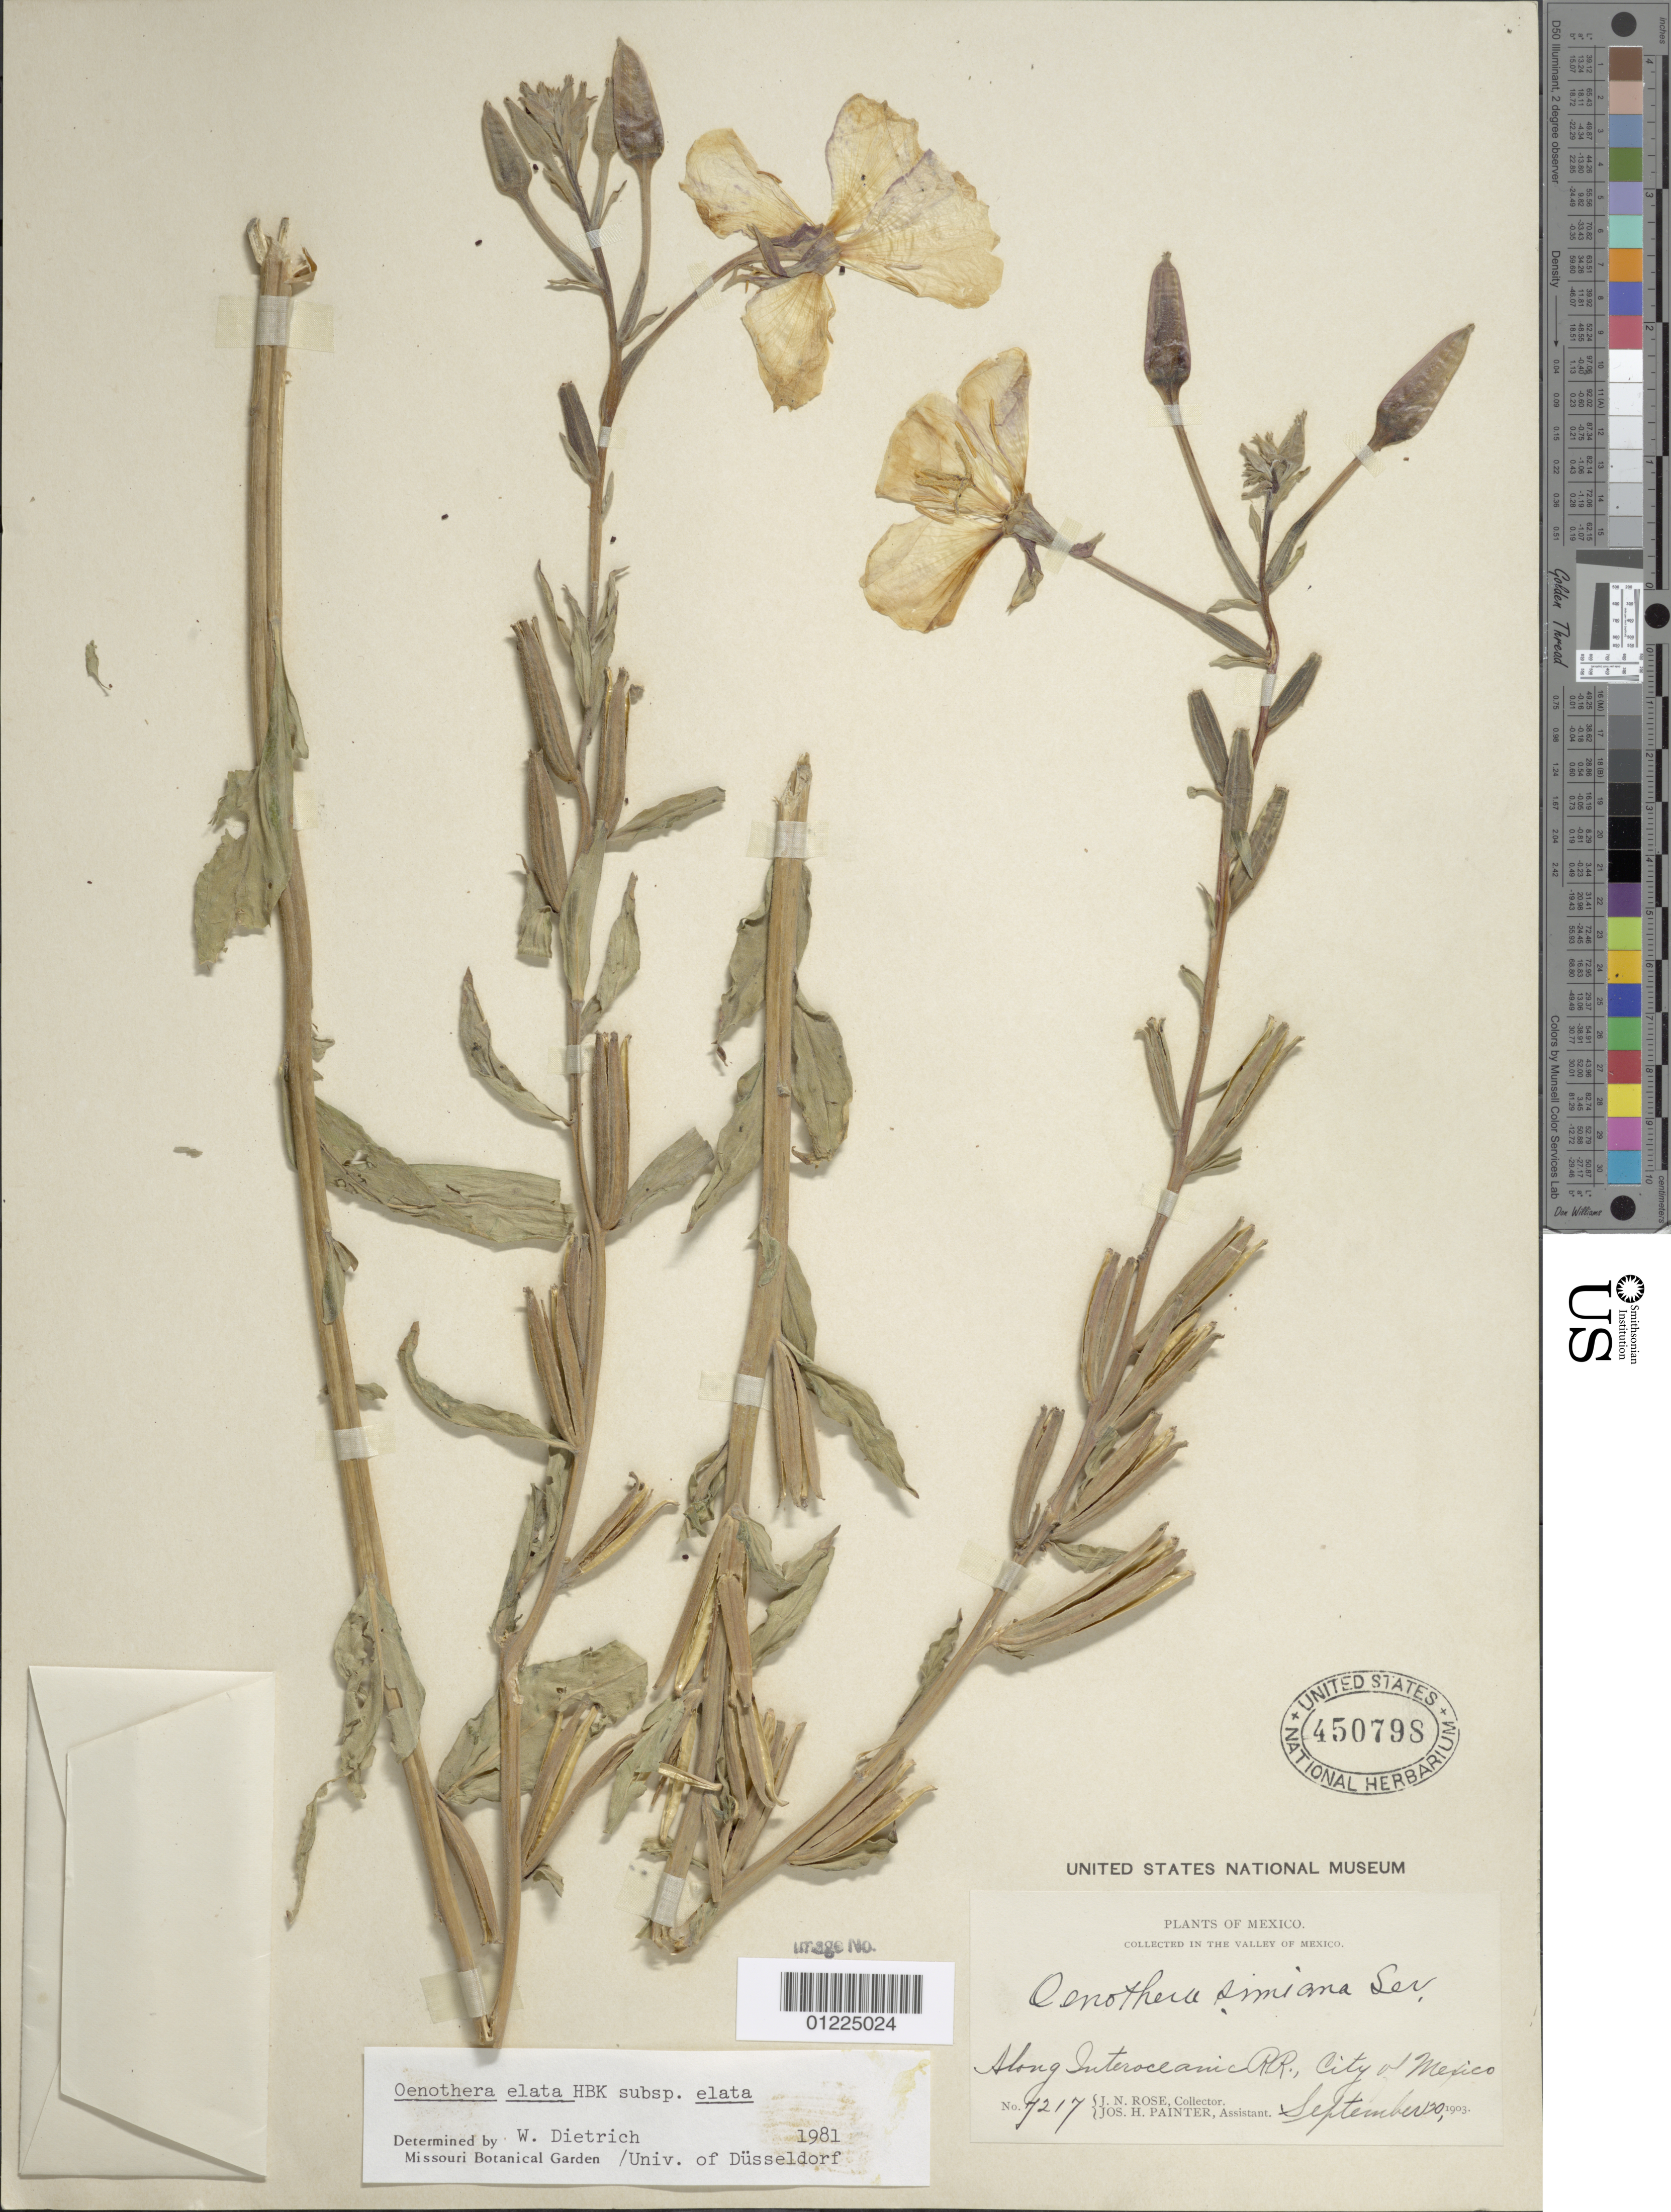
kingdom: Plantae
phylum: Tracheophyta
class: Magnoliopsida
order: Myrtales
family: Onagraceae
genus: Oenothera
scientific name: Oenothera elata subsp. elata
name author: Kunth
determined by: Dietrich, W.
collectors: J. N. Rose & Painter, J. S.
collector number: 7217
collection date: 1903-09-20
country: Mexico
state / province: Distrito Federal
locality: City of Mexico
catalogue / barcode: US 450798